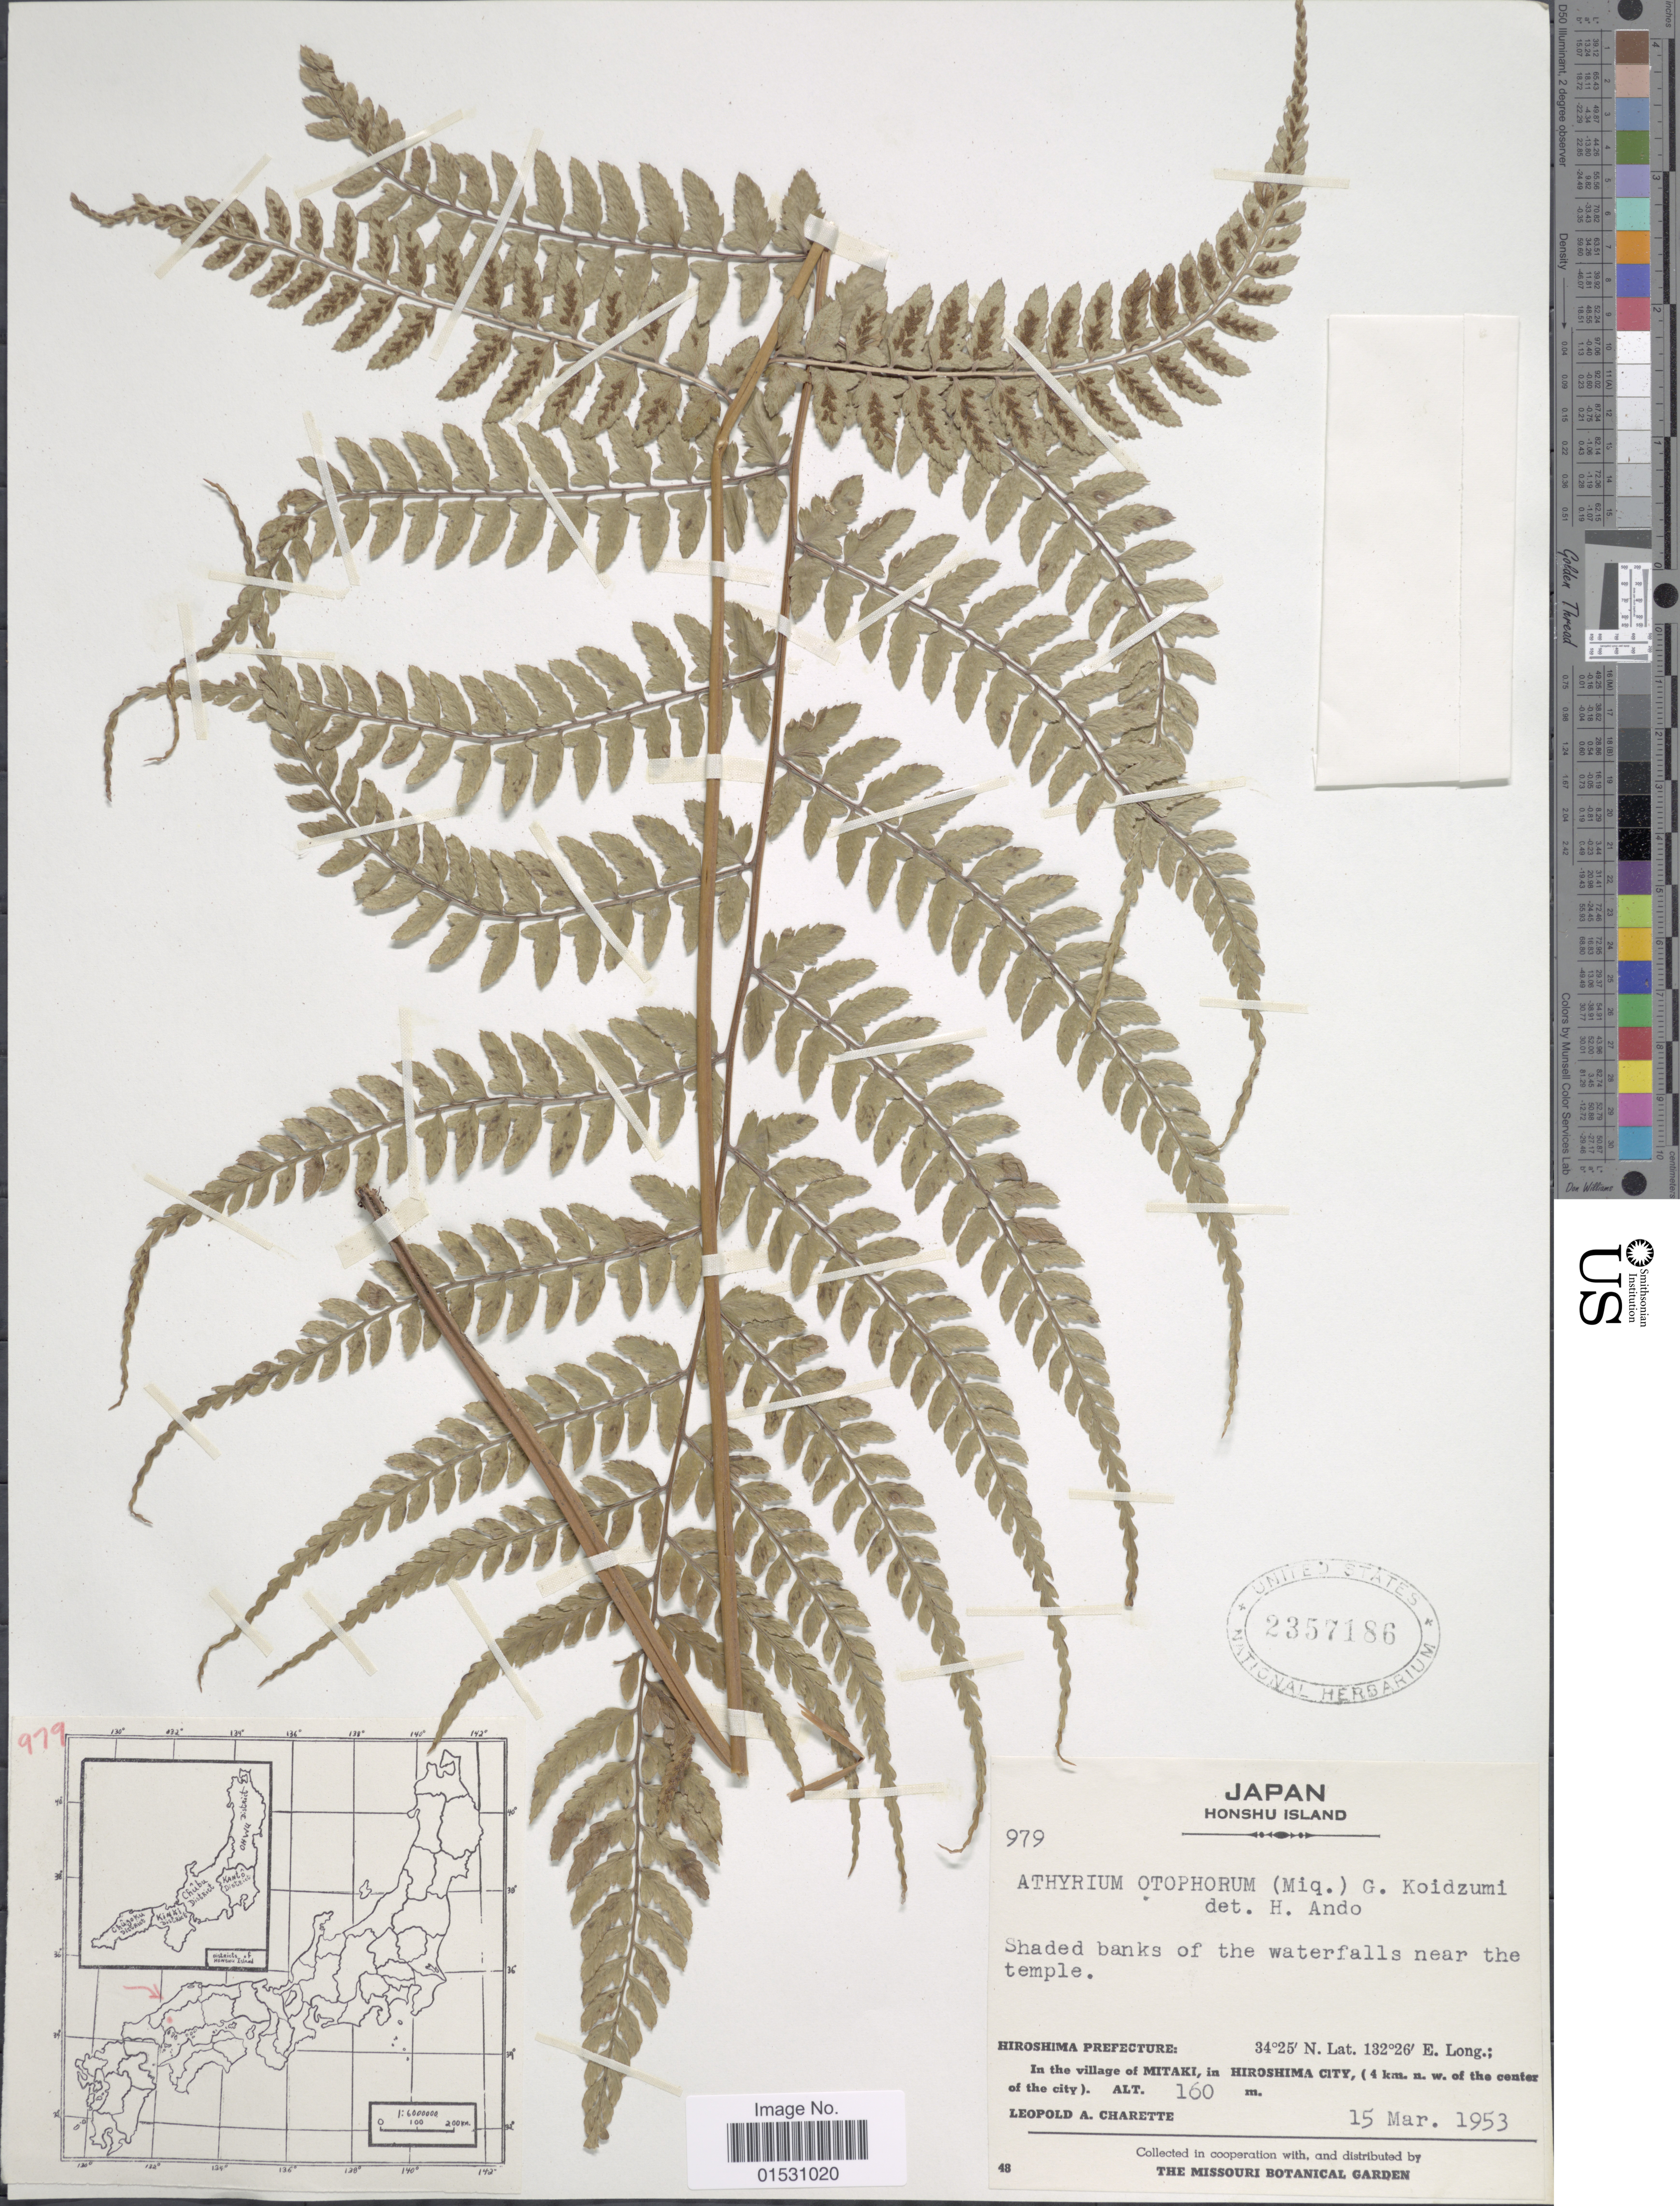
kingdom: Plantae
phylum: Tracheophyta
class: Polypodiopsida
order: Polypodiales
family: Athyriaceae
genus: Athyrium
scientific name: Athyrium otophorum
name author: (Miq.) Koidz.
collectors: L. A. Charette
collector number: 979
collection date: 1953-03-15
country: Japan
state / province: Hirosima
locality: Honshu Island. Hiroshima Prefecture: In the village of Mitaki, in Hiroshima City, (4 km. n. w. of the center of the city).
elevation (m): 160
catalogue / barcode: US 2357186